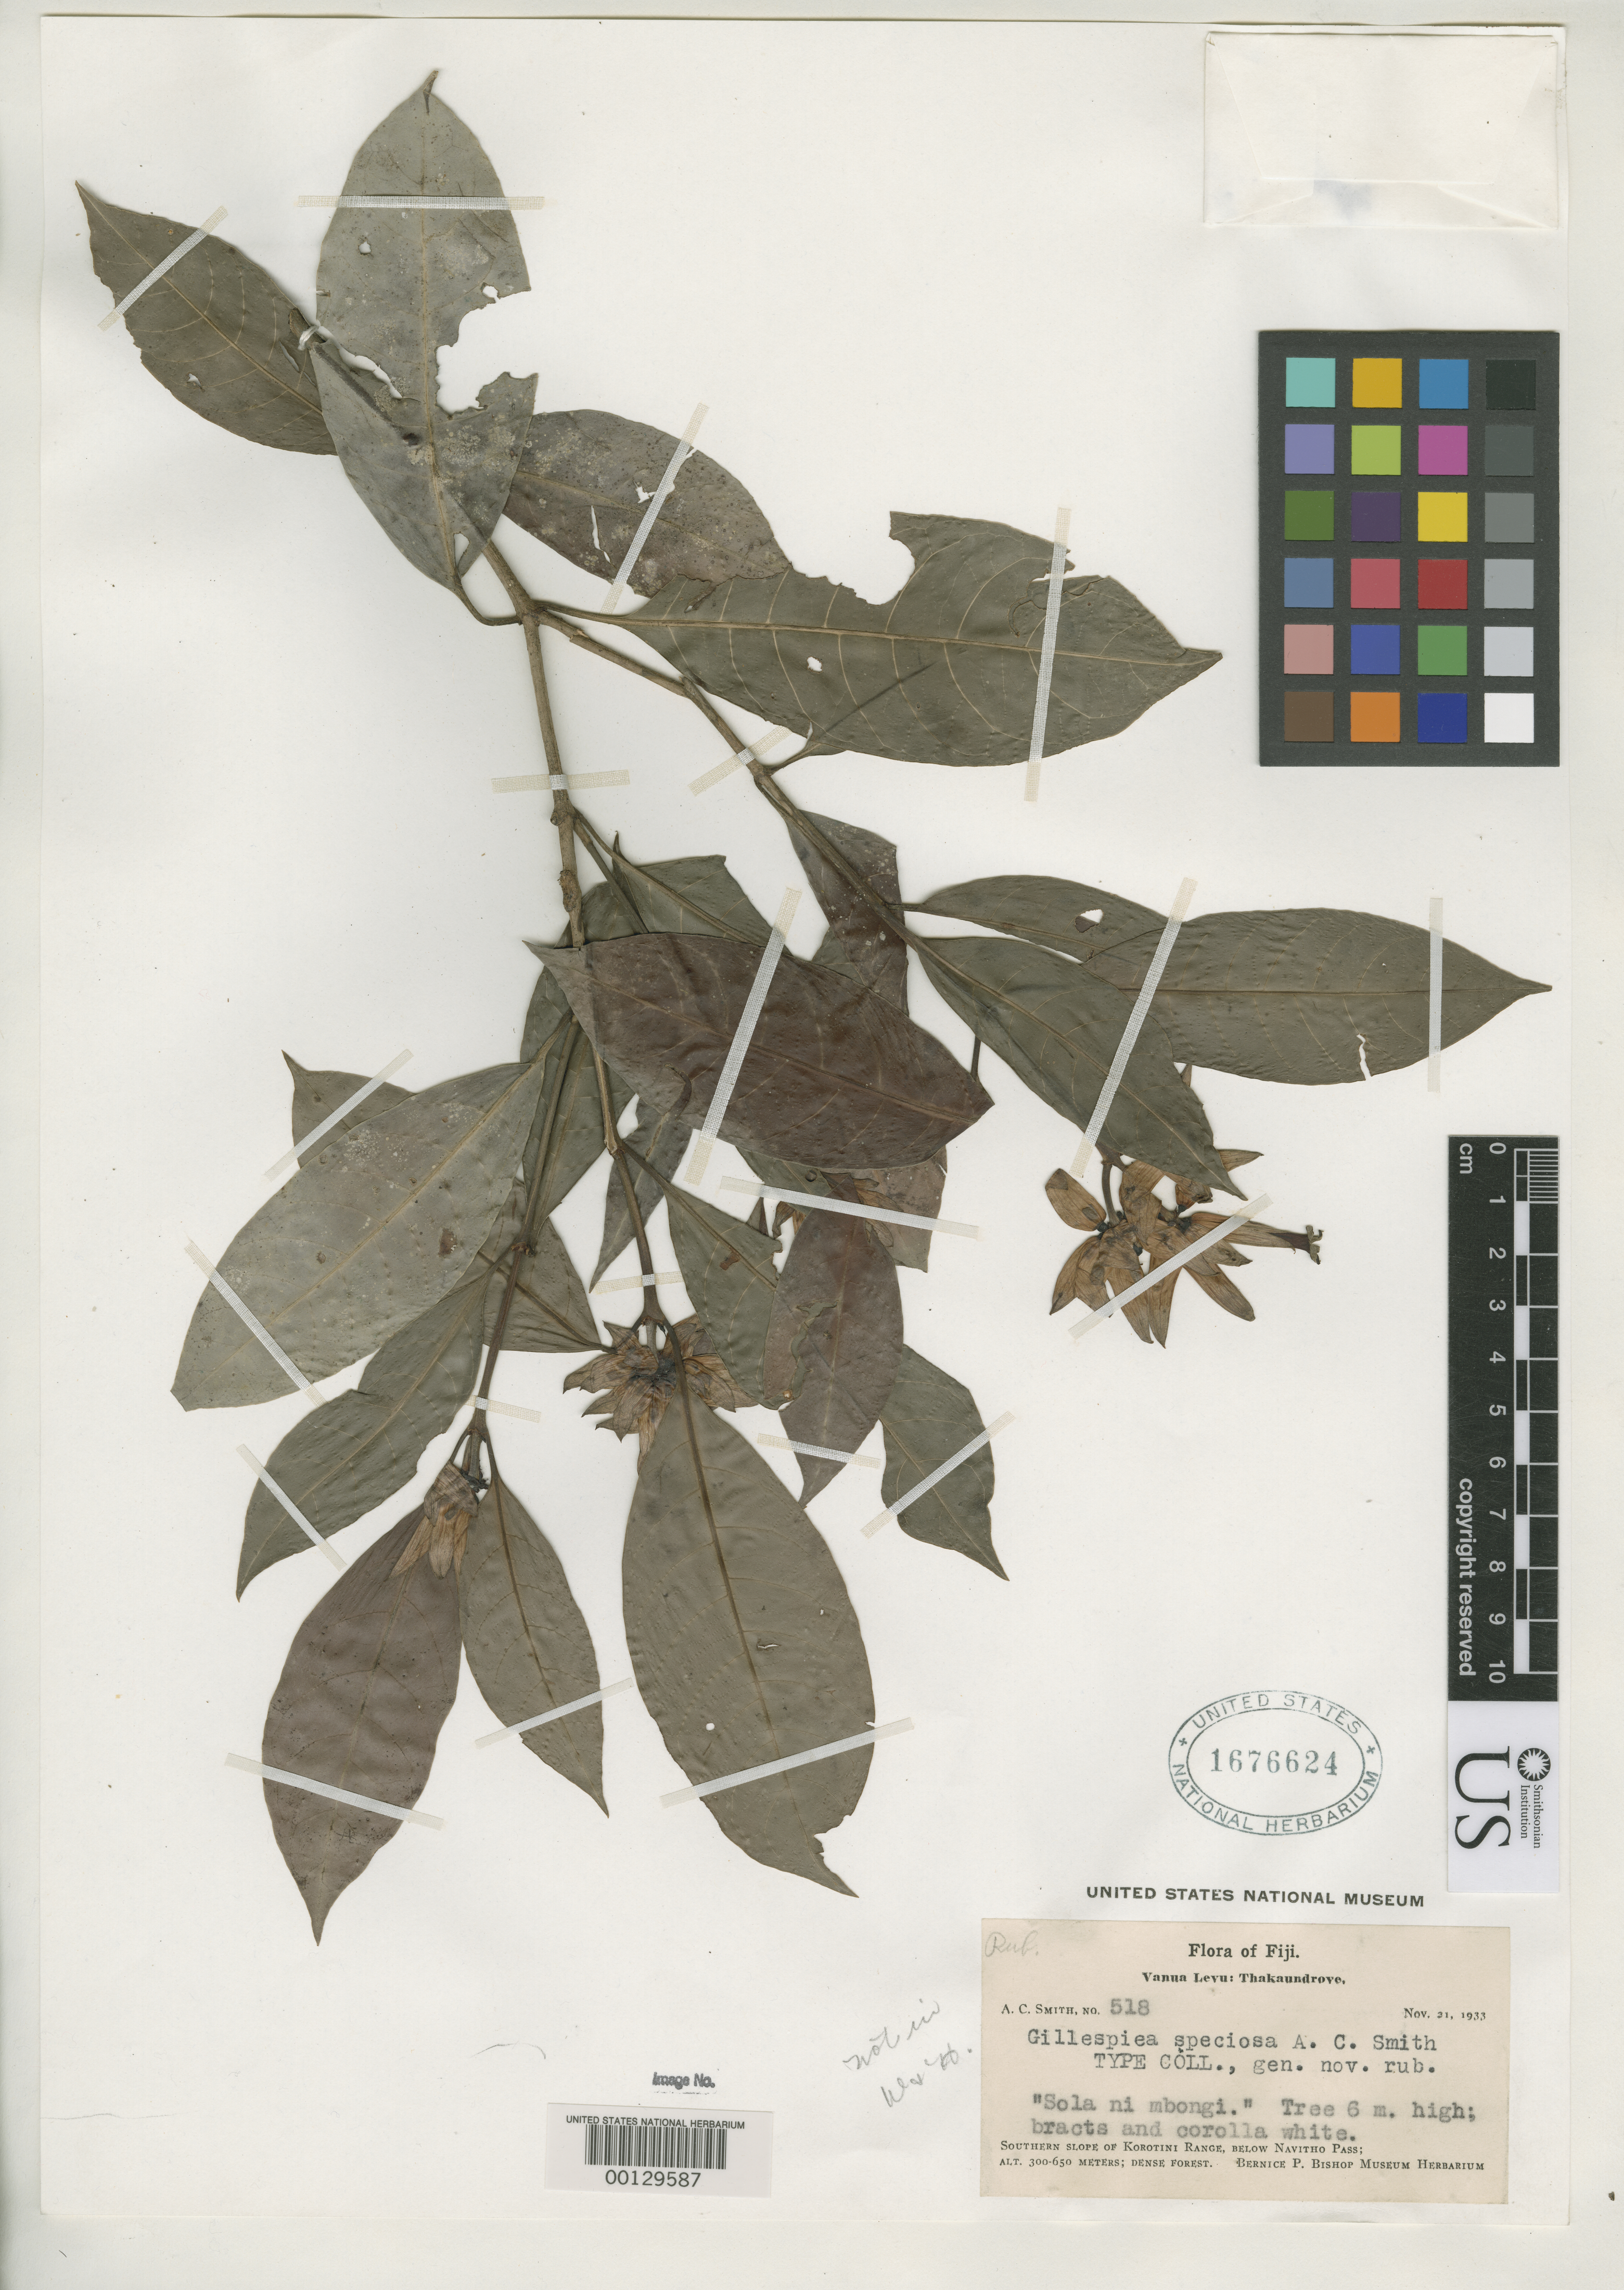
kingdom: Plantae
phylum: Tracheophyta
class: Magnoliopsida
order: Gentianales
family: Rubiaceae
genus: Gillespiea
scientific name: Gillespiea speciosa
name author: A.C. Sm.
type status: Isotype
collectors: A. C. Smith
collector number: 518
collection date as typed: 21 Nov 1933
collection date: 1933-11-21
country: Fiji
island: Vanua Levu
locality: Thakaundrove, Korotini Range below Navitho Pass. [Vanua Levu Group]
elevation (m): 300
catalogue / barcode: US 1676624